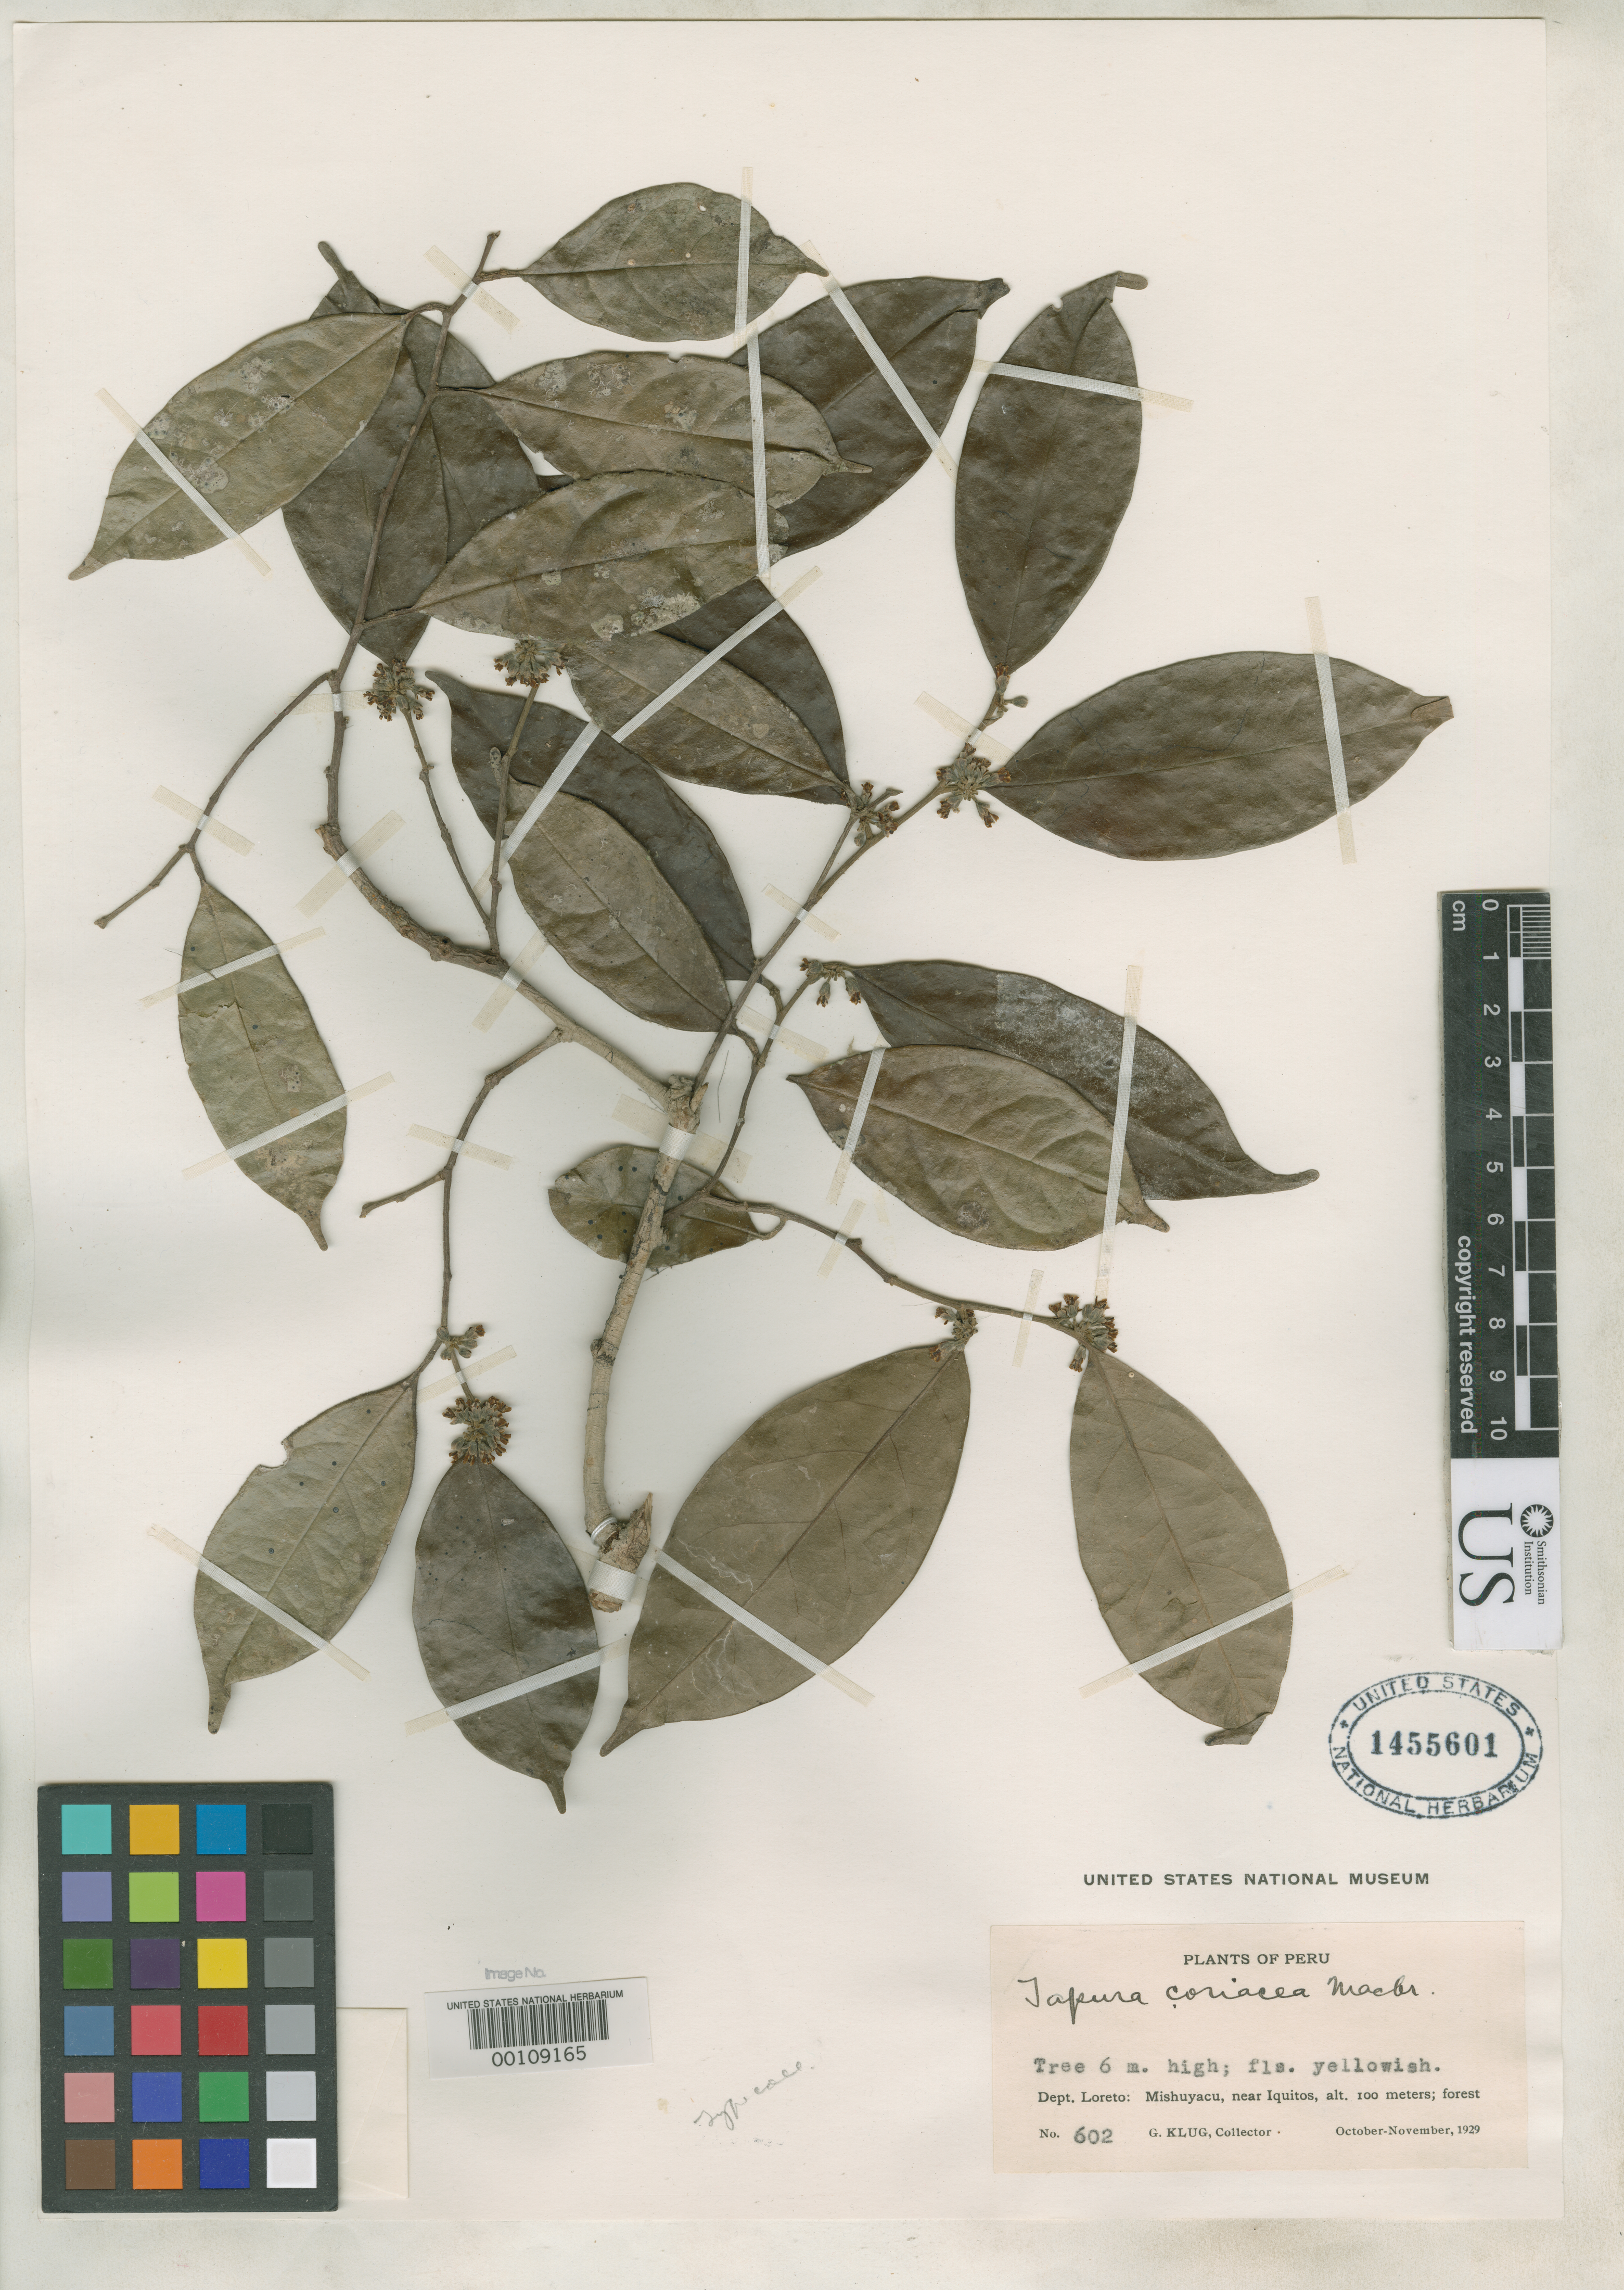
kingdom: Plantae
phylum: Tracheophyta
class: Magnoliopsida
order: Malpighiales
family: Dichapetalaceae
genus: Tapura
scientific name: Tapura coriacea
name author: J.F. Macbr.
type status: Isotype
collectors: G. Klug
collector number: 602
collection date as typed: Oct 1929 to -- Nov 1929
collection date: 1929-10/1929-11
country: Peru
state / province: Loreto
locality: Mishuyacu, near Iquitos.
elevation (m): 100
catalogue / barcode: US 1455601